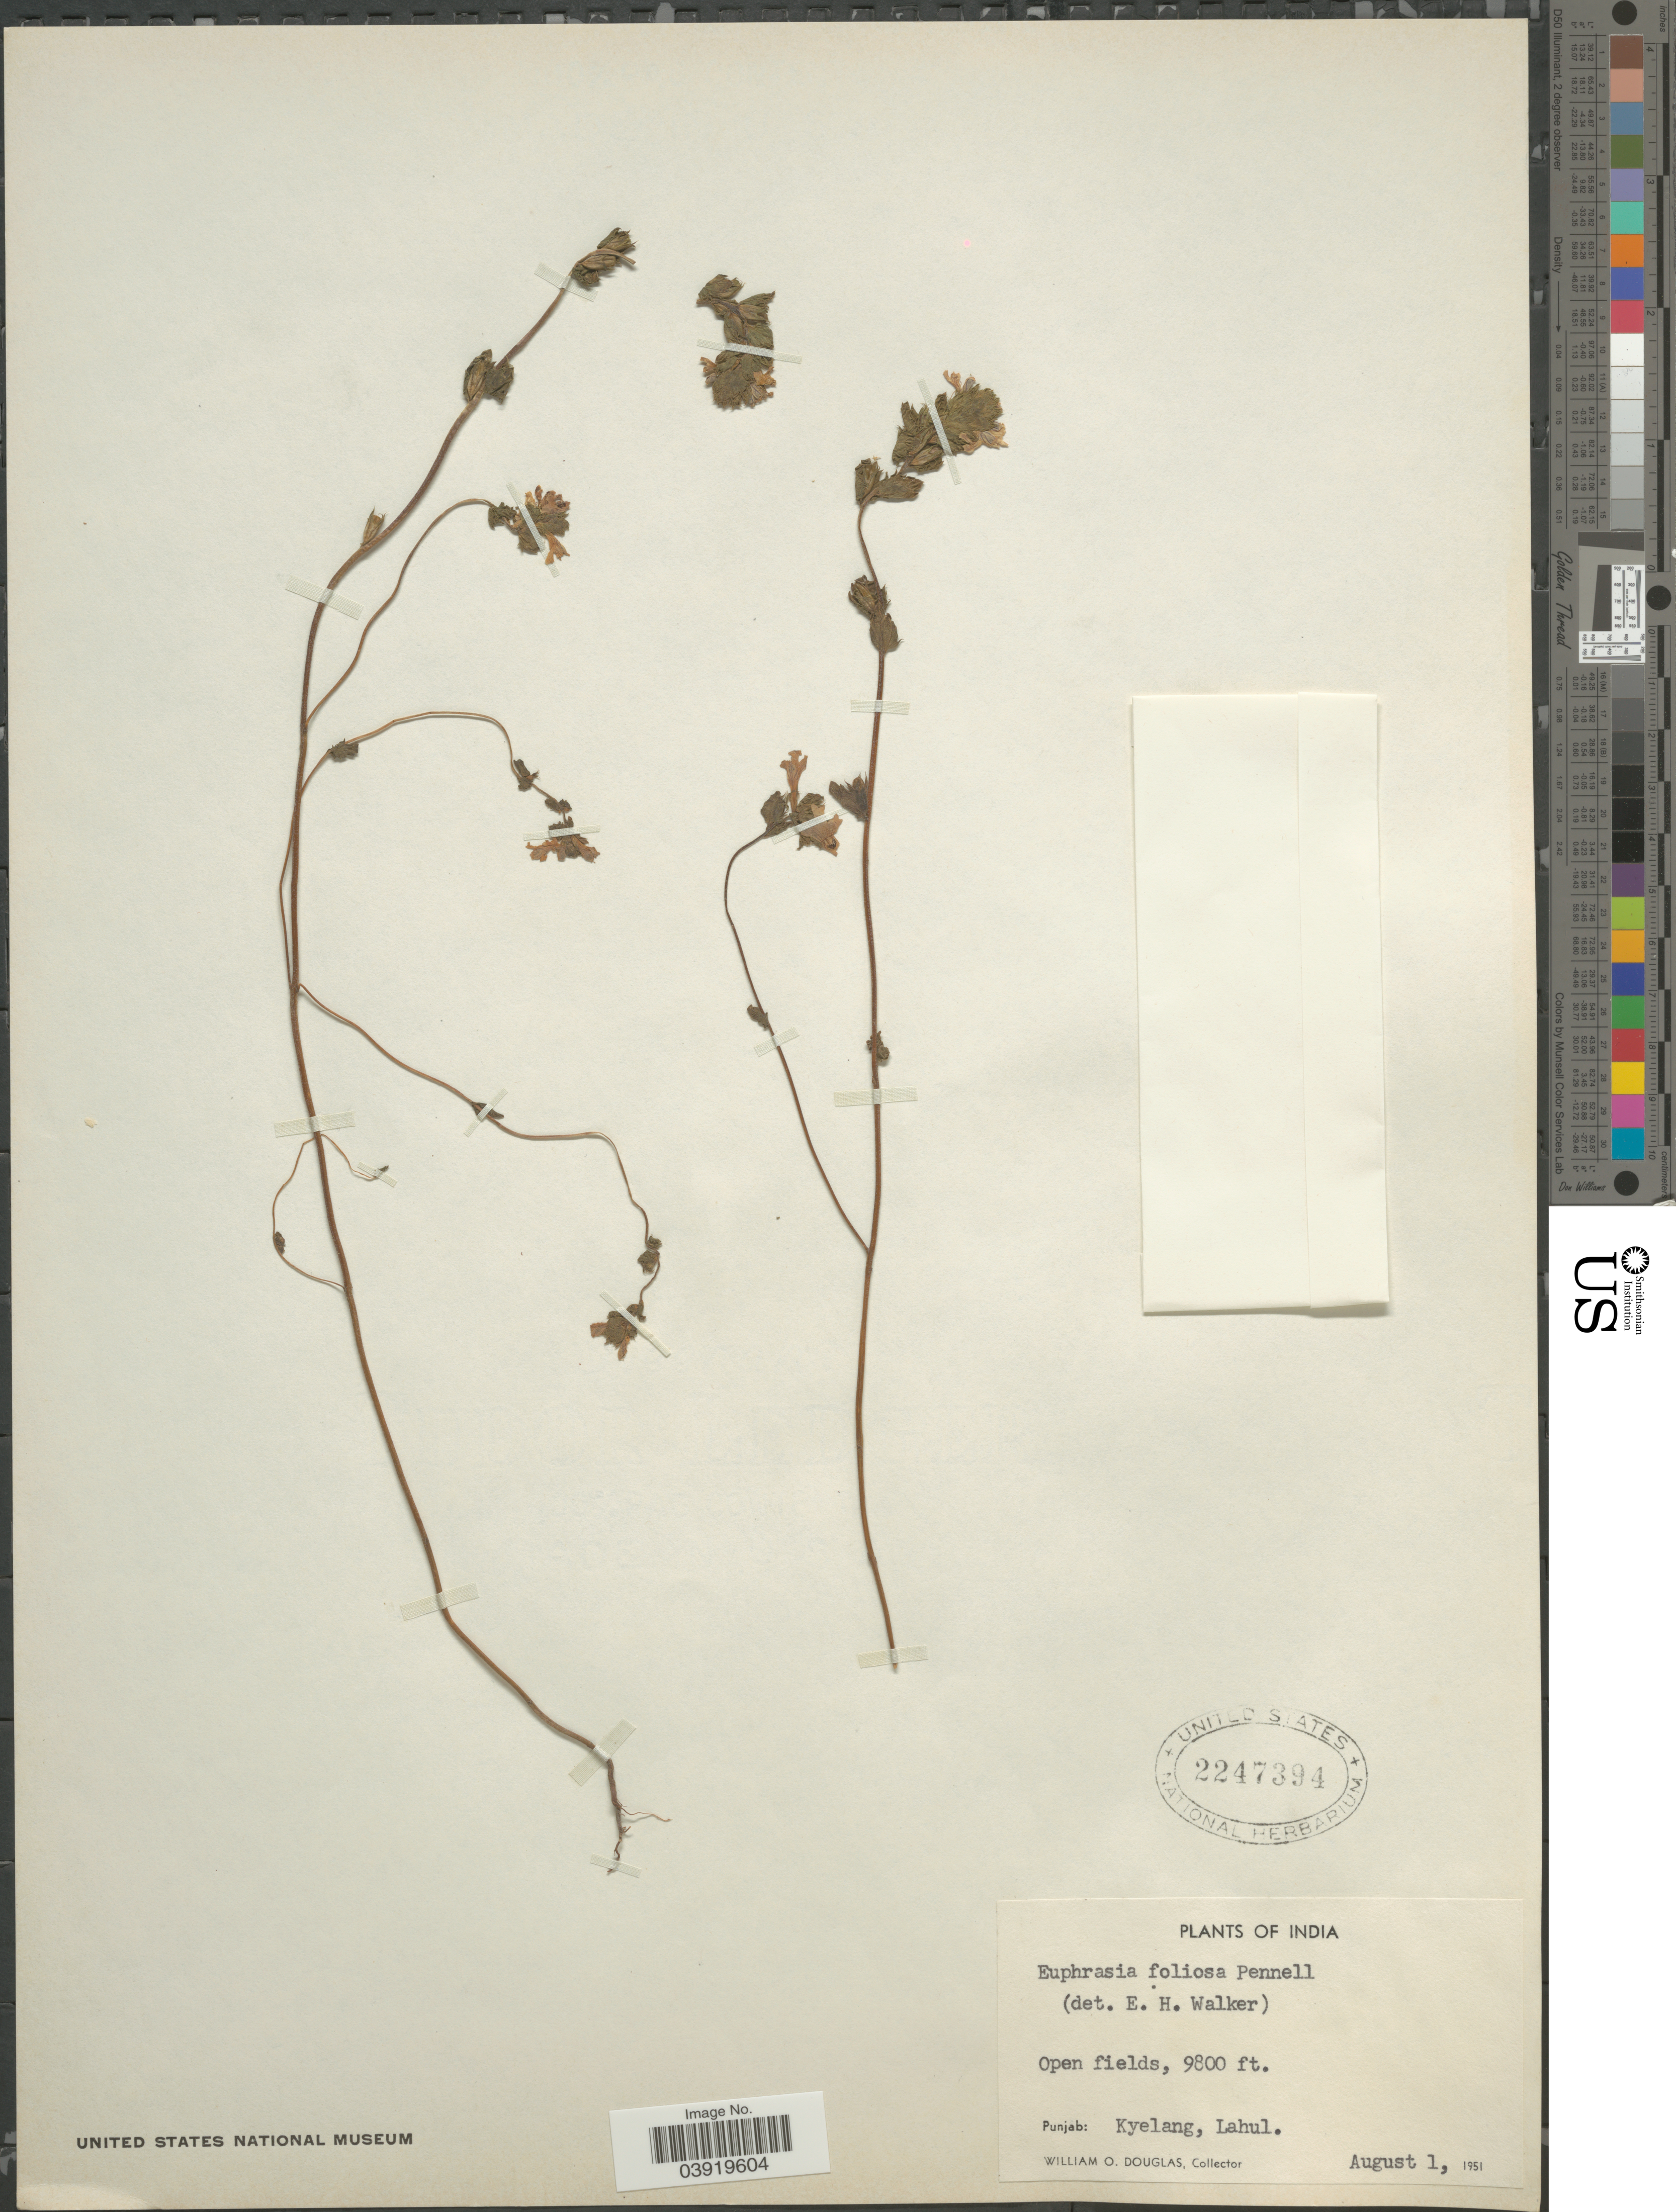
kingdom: Plantae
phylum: Tracheophyta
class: Magnoliopsida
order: Lamiales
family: Orobanchaceae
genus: Euphrasia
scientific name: Euphrasia foliosa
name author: Pennell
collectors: W. Douglas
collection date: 1951-08-01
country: India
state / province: Punjab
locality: Kyelang, Lahul.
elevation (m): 2987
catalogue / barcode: US 2247394